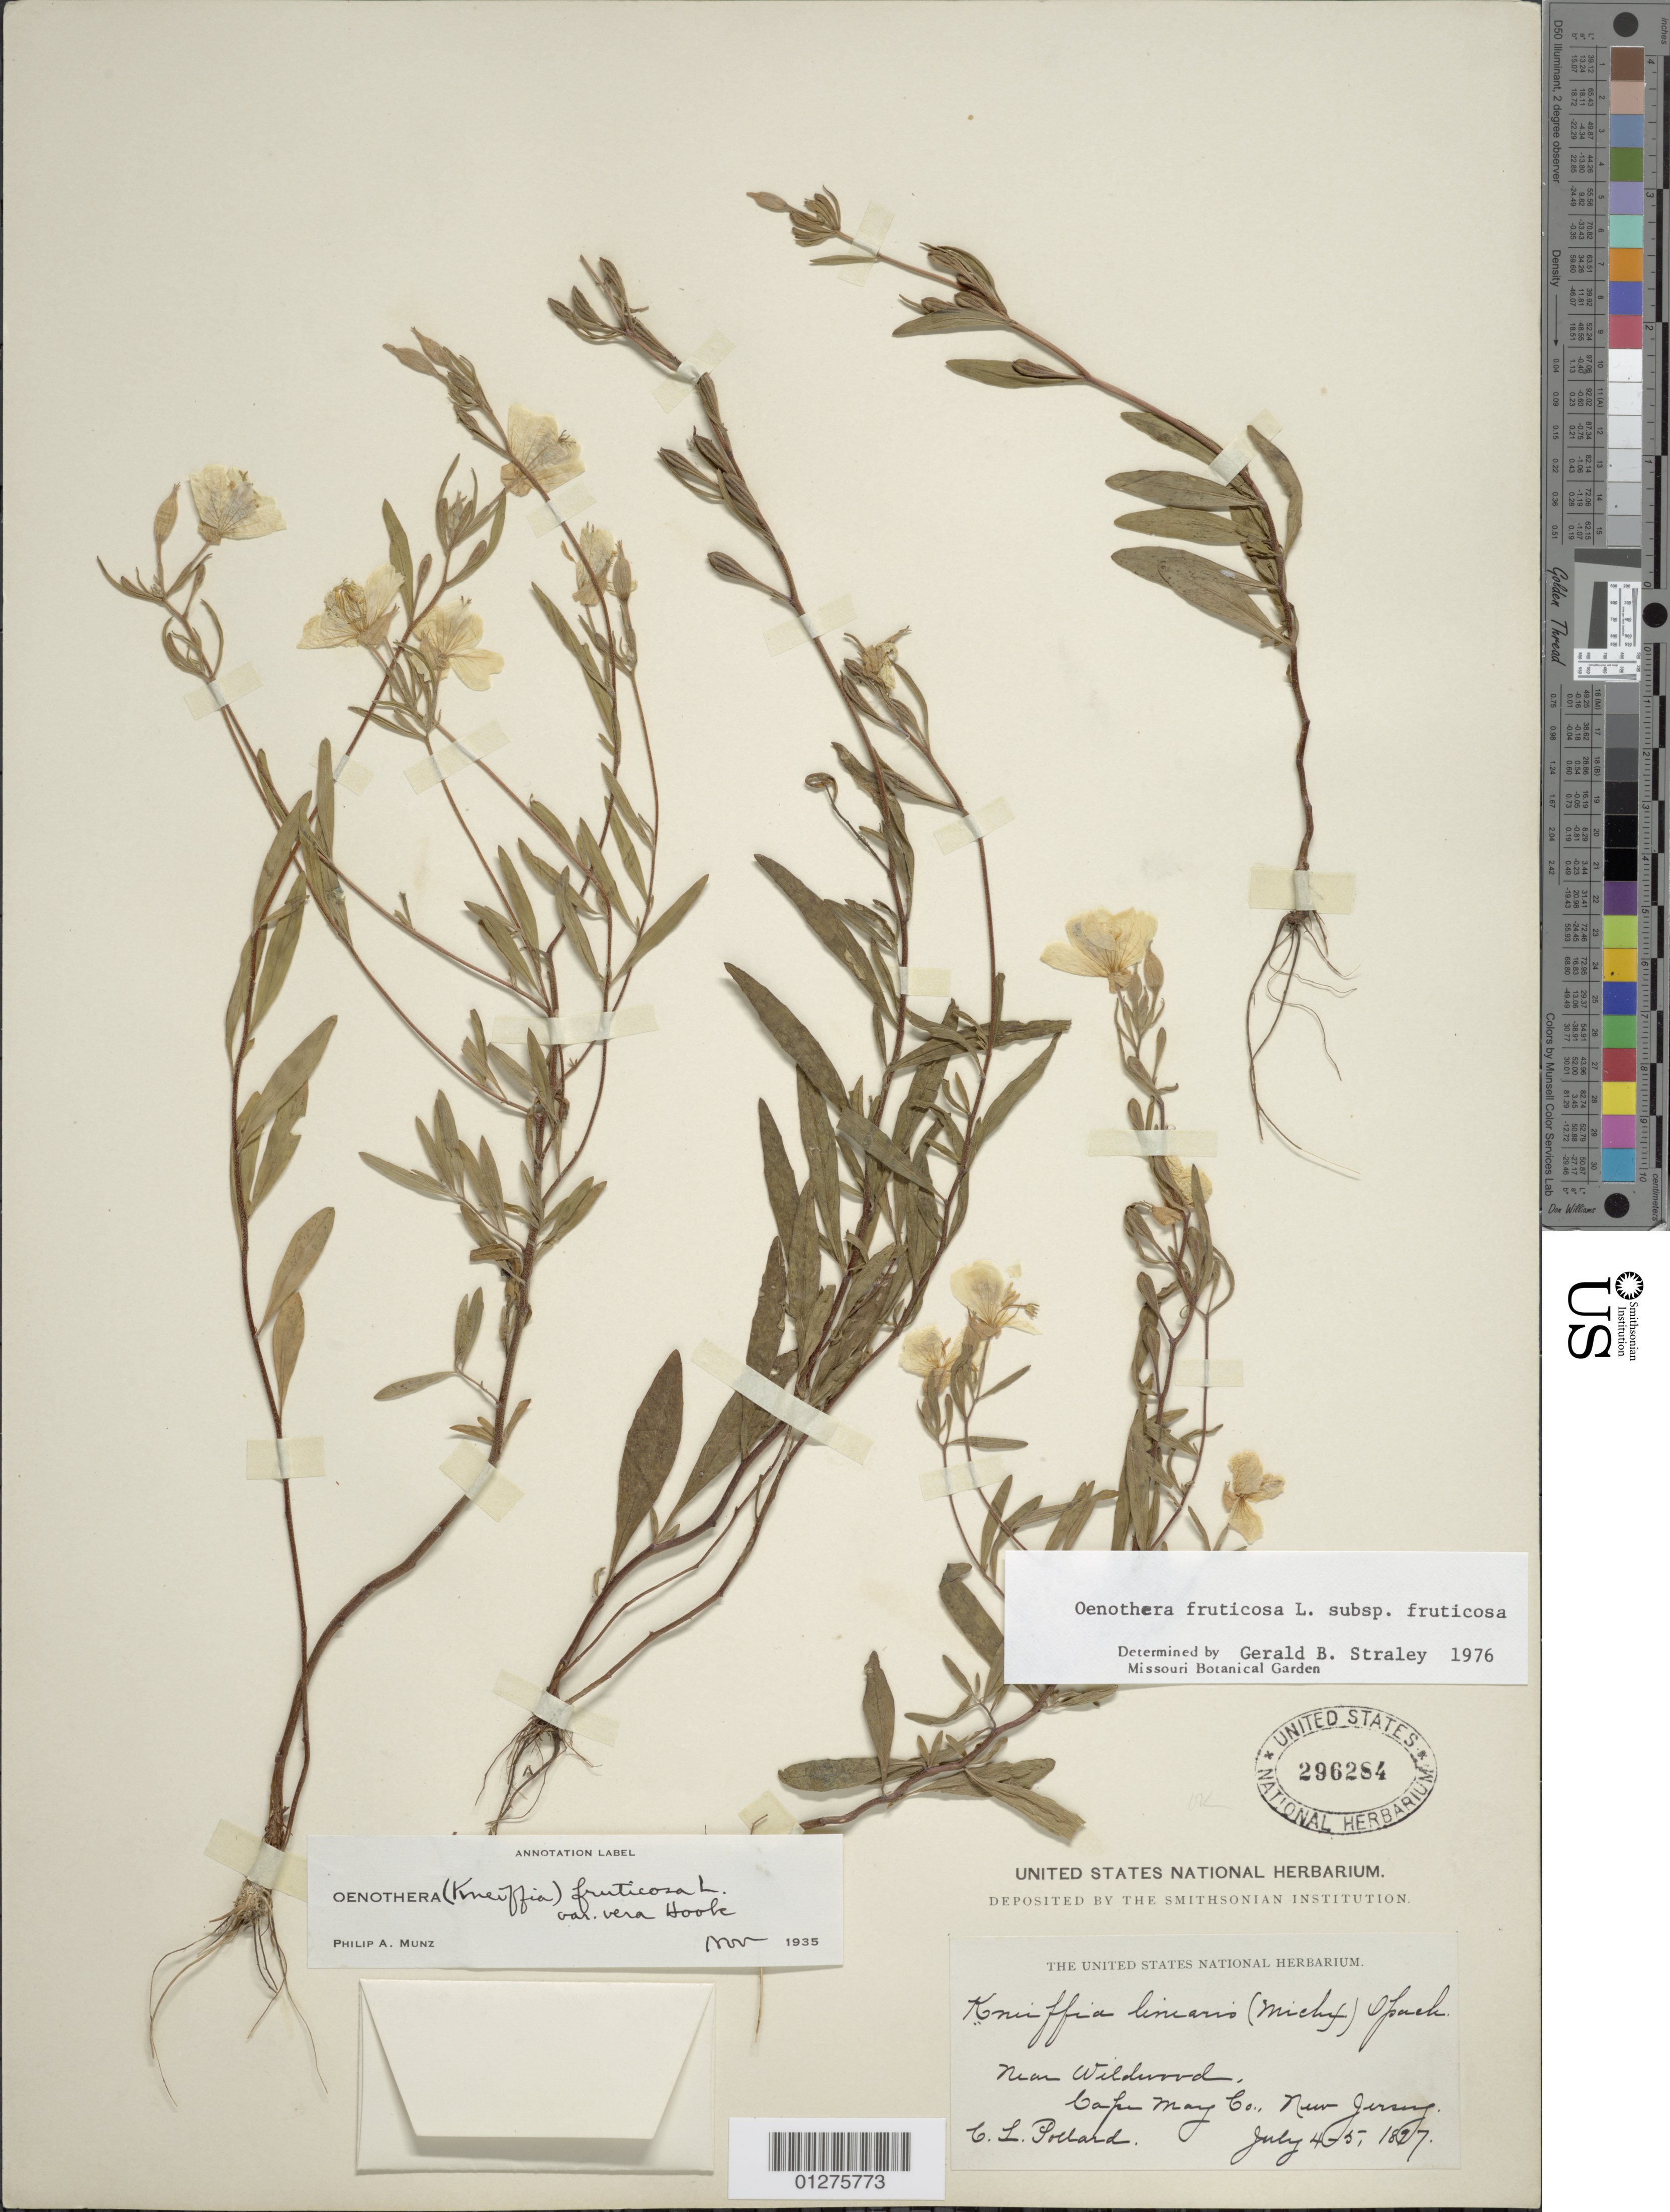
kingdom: Plantae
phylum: Tracheophyta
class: Magnoliopsida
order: Myrtales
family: Onagraceae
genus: Oenothera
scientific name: Oenothera fruticosa subsp. fruticosa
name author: L.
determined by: Straley, G. B.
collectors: C. L. Pollard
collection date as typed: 04 Jul 1897 to 05 Jul 1897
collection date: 1897-07-04/1897-07-05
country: United States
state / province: New Jersey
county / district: Cape May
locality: Near wildwood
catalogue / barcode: US 296284